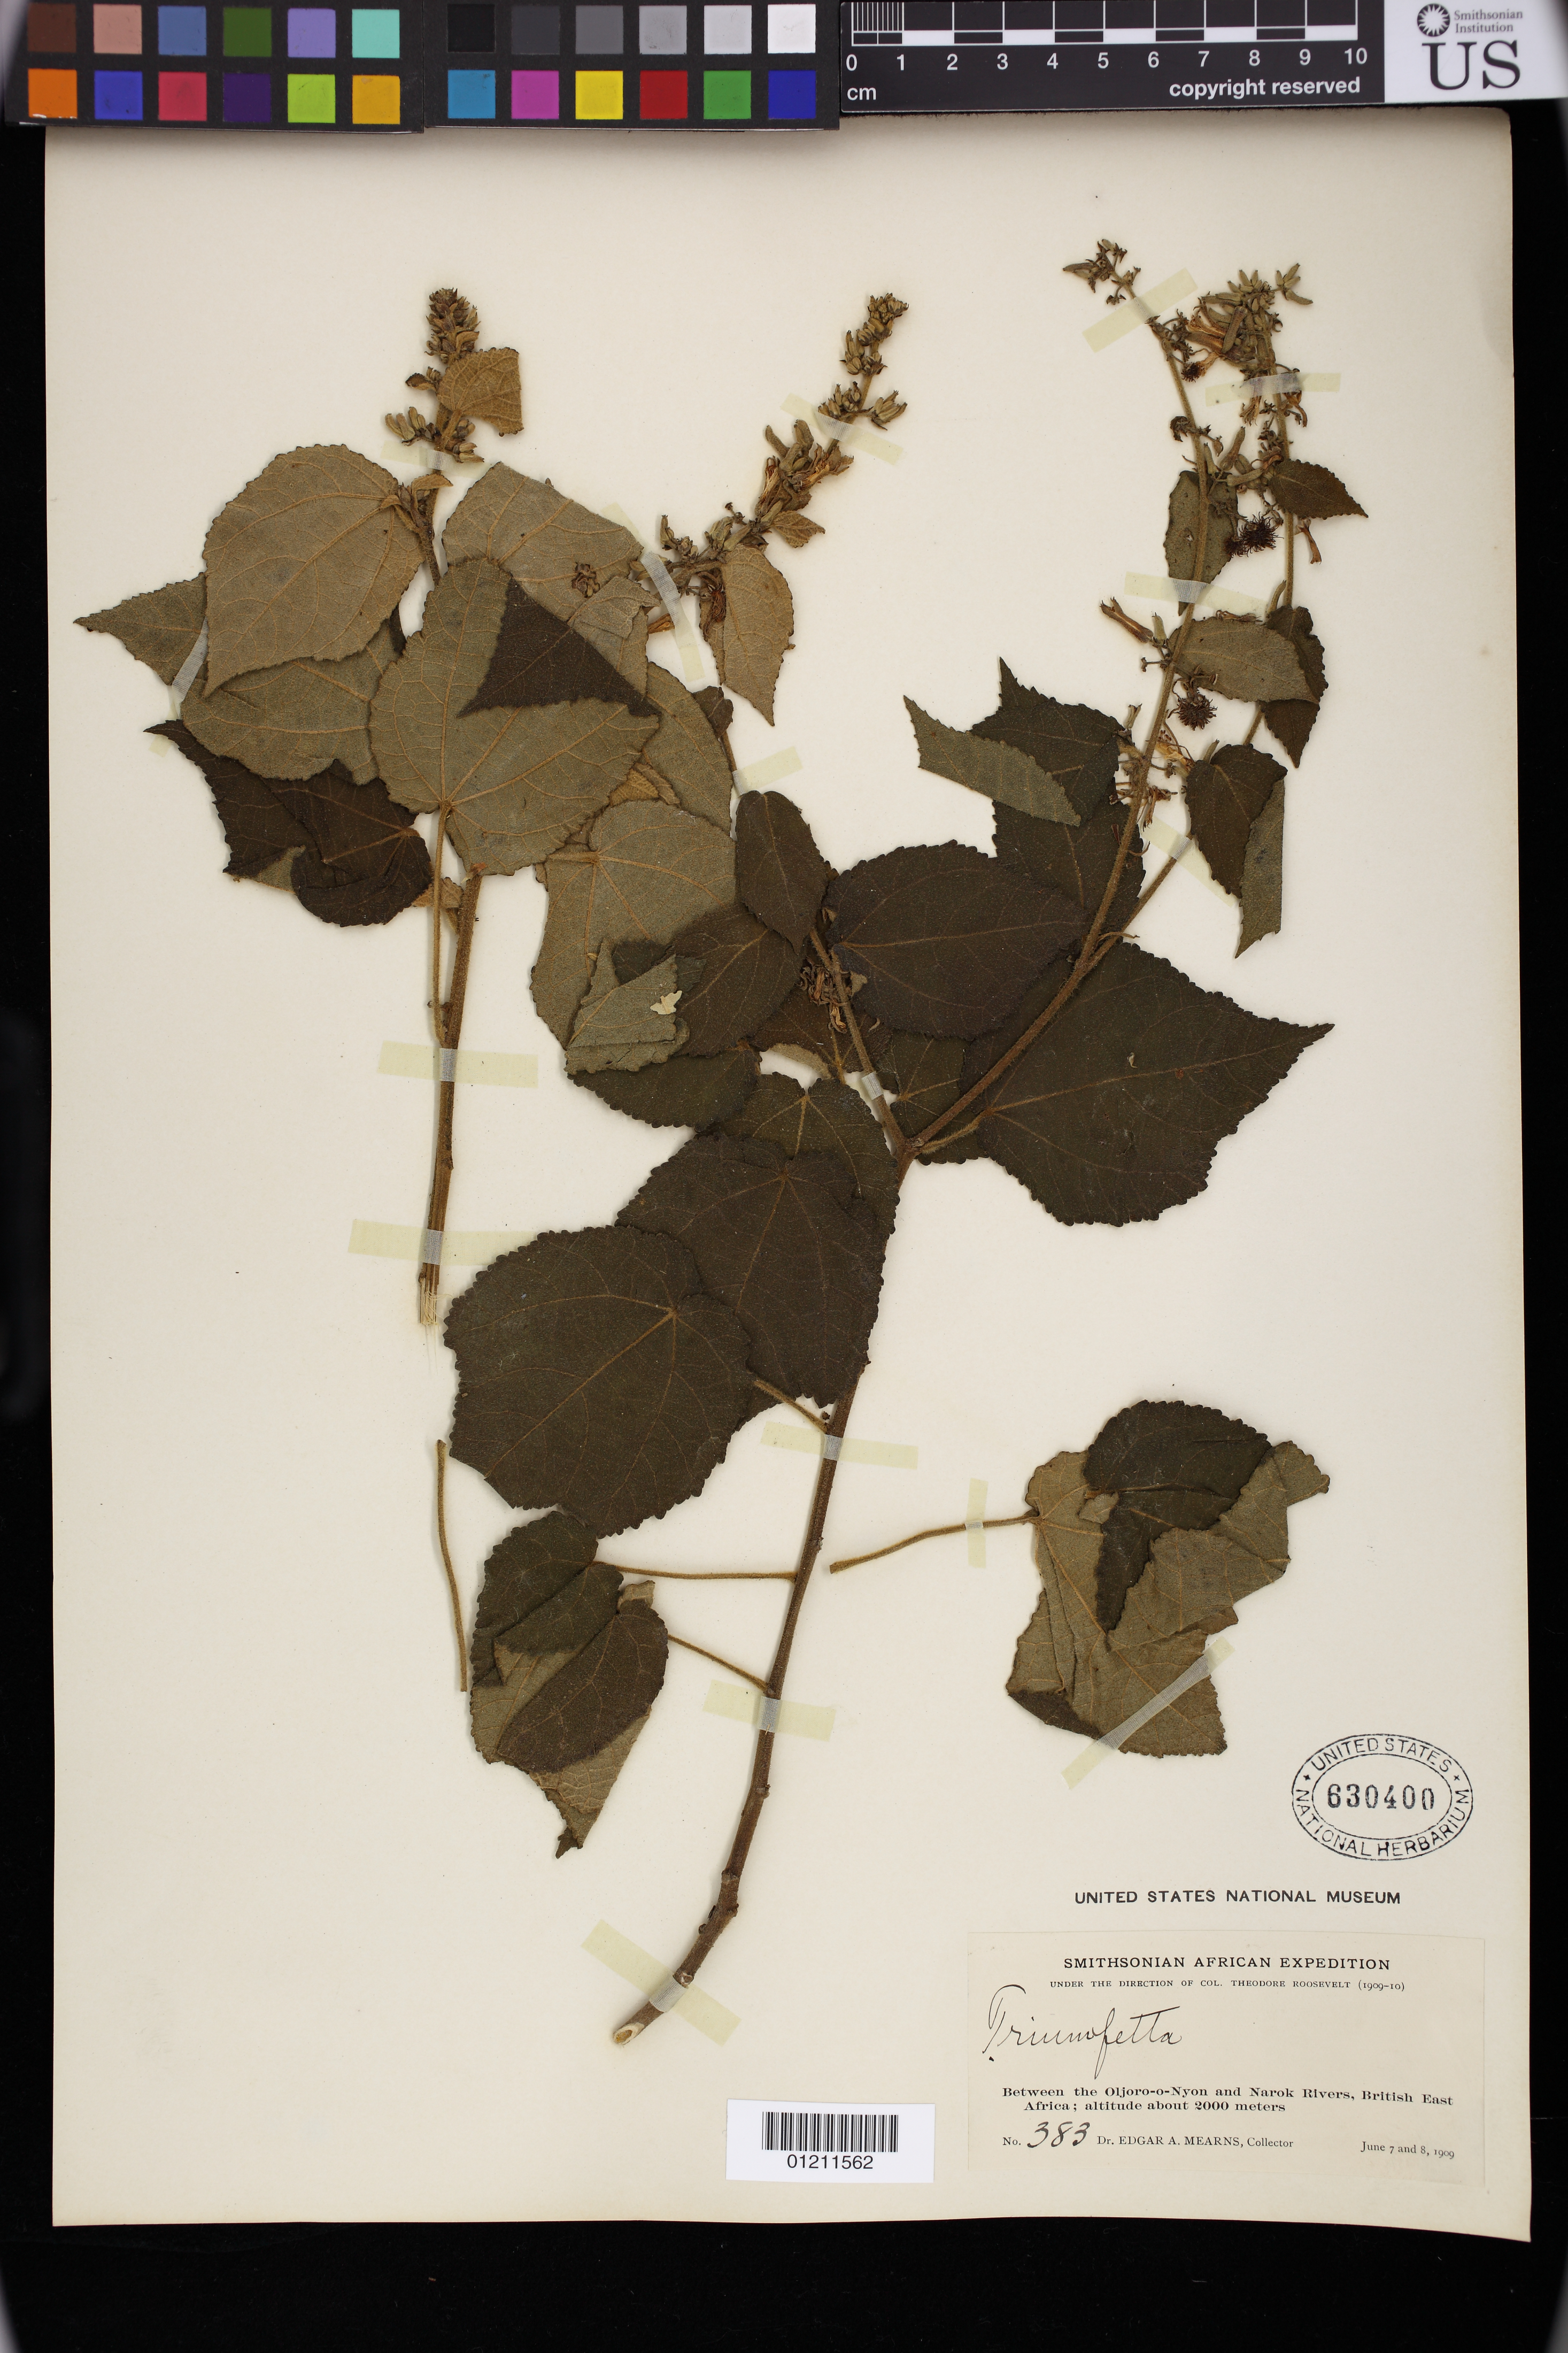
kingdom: Plantae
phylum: Tracheophyta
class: Magnoliopsida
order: Malvales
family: Malvaceae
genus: Triumfetta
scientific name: Triumfetta sp.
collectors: E. A. Mearns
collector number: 383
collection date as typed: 07 Jun 1909 to 08 Jun 1909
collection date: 1909-06-07/1909-06-08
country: Kenya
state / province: Laikipia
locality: Between the Oljoro-o-Nyon and Narok Rivers, British East Africa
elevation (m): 2000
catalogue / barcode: US 630400